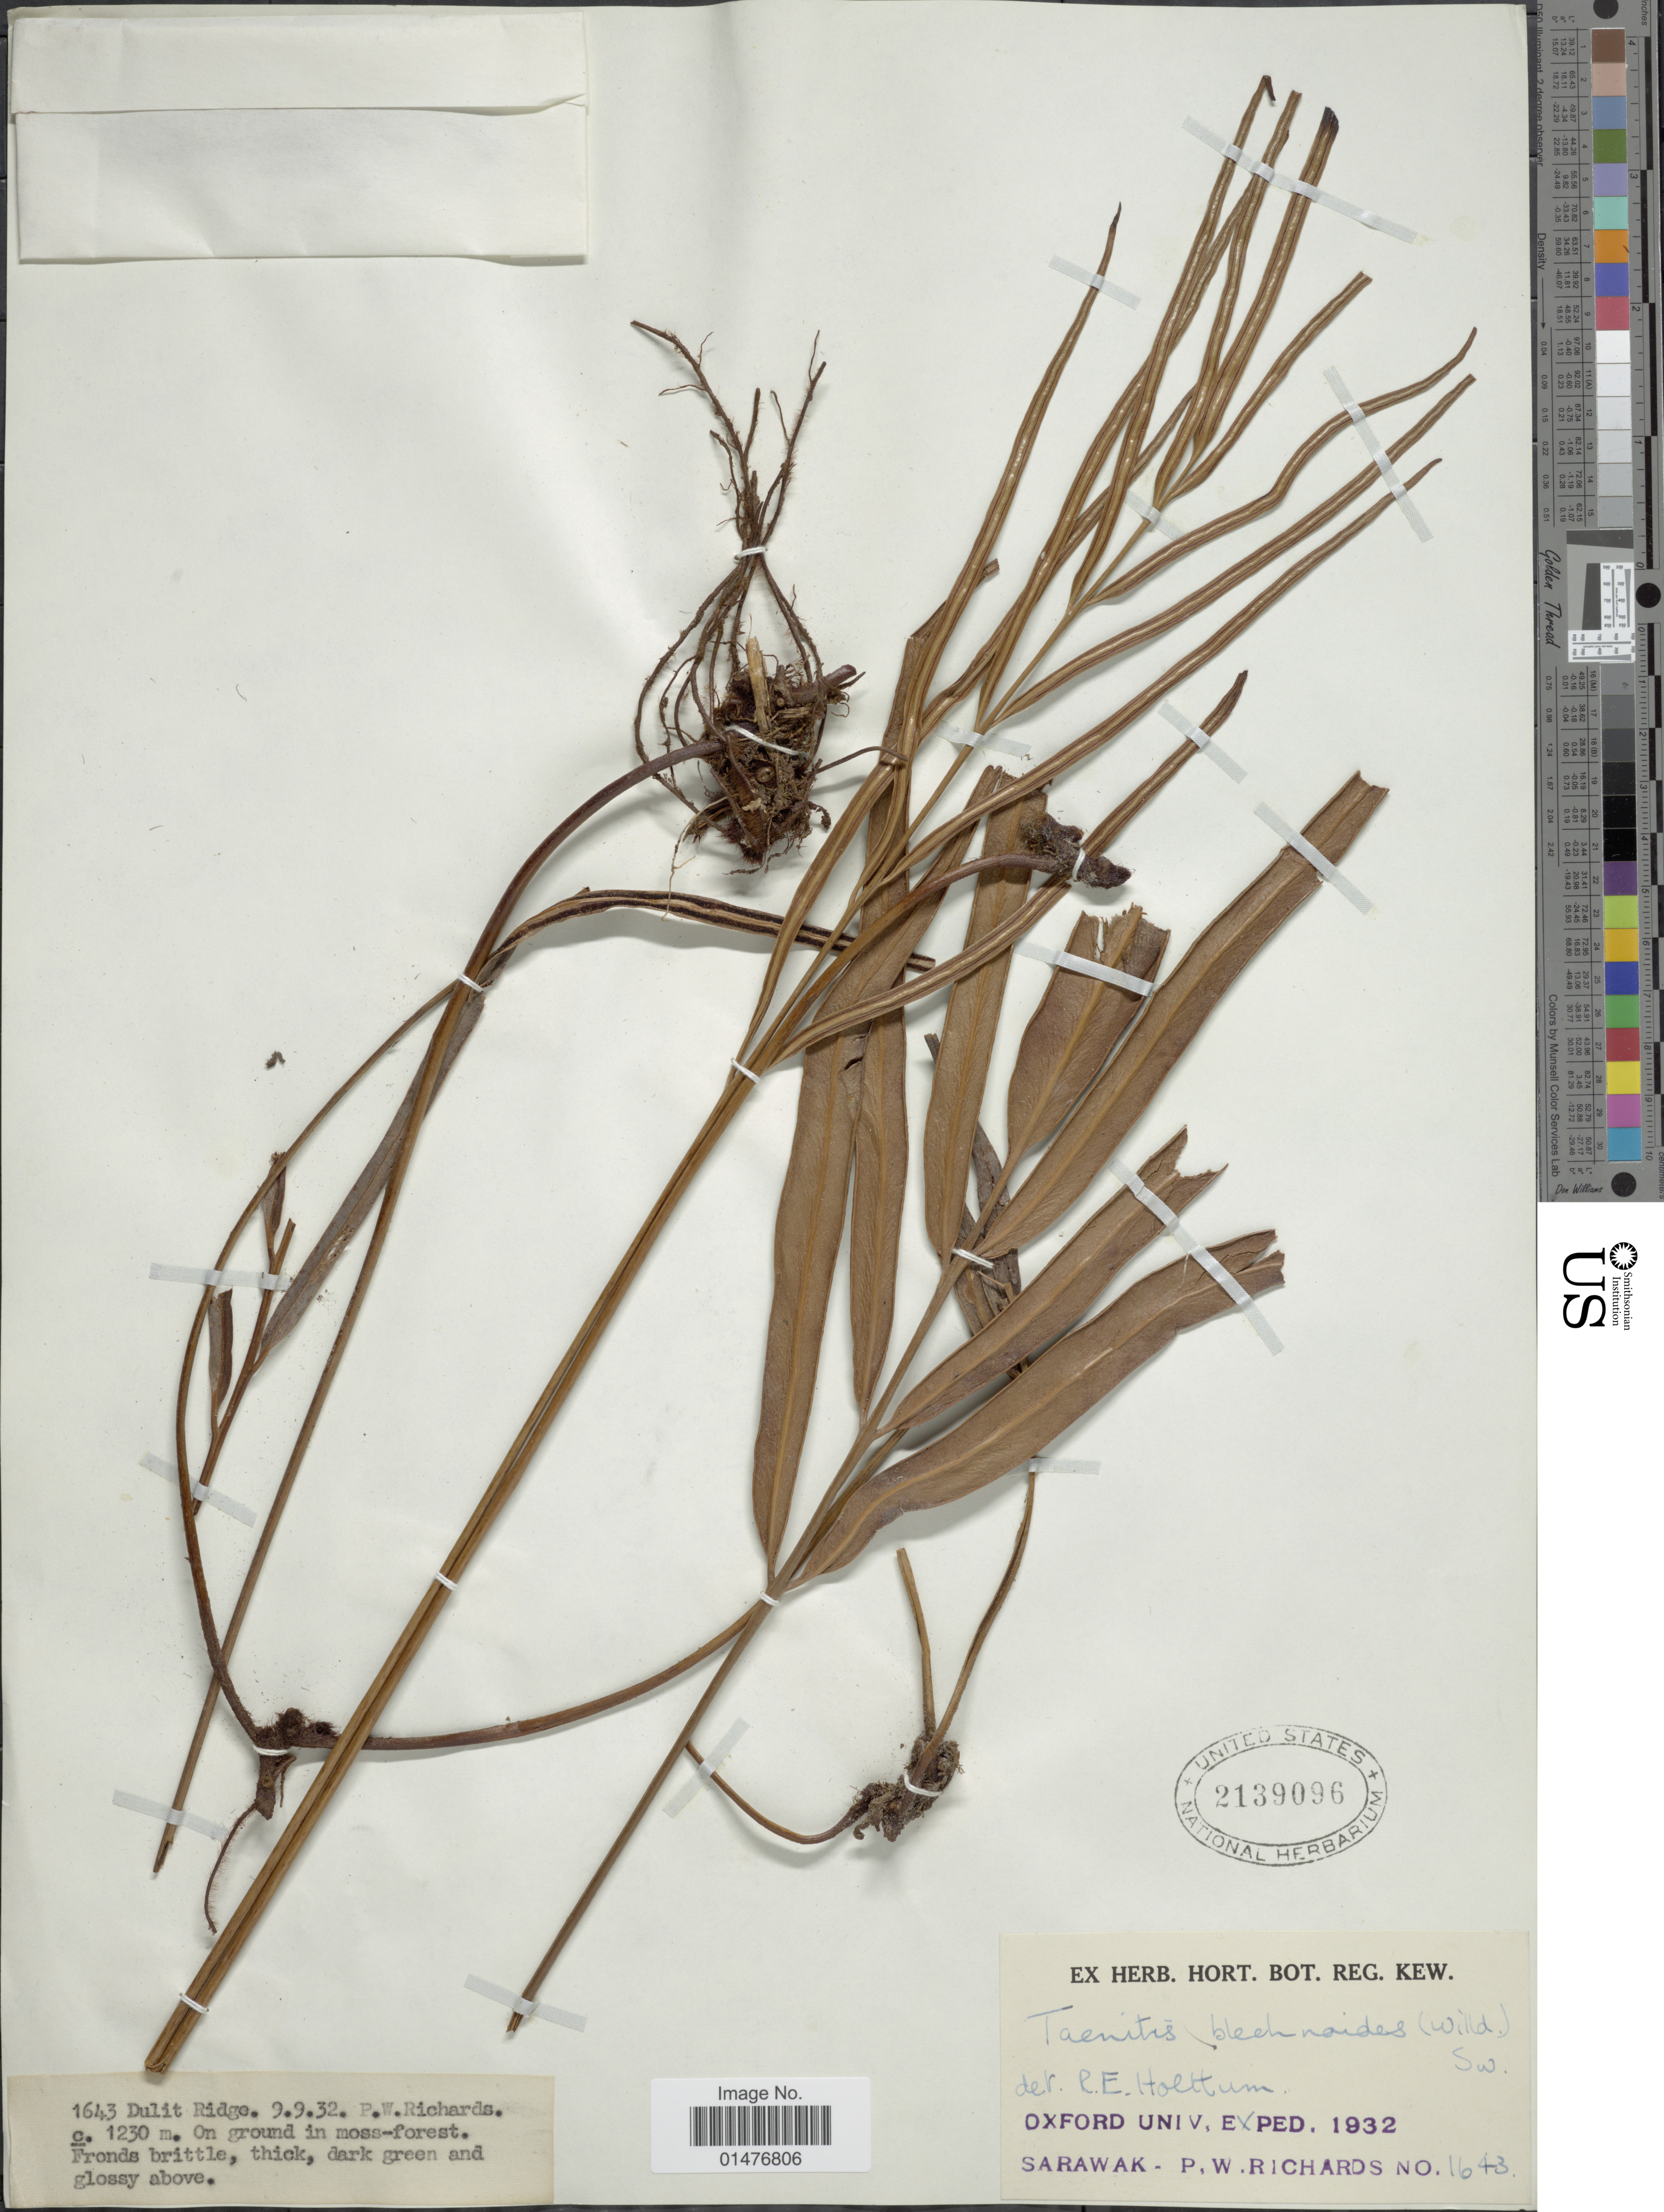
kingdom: Plantae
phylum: Tracheophyta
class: Polypodiopsida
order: Polypodiales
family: Pteridaceae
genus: Taenitis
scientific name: Taenitis blechnoides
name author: (Willd.) Sw.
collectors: P. Richards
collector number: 1643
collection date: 1932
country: Malaysia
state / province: Sarawak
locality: Sarawak, Dulit Ridge.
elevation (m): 1230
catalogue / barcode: US 2139096